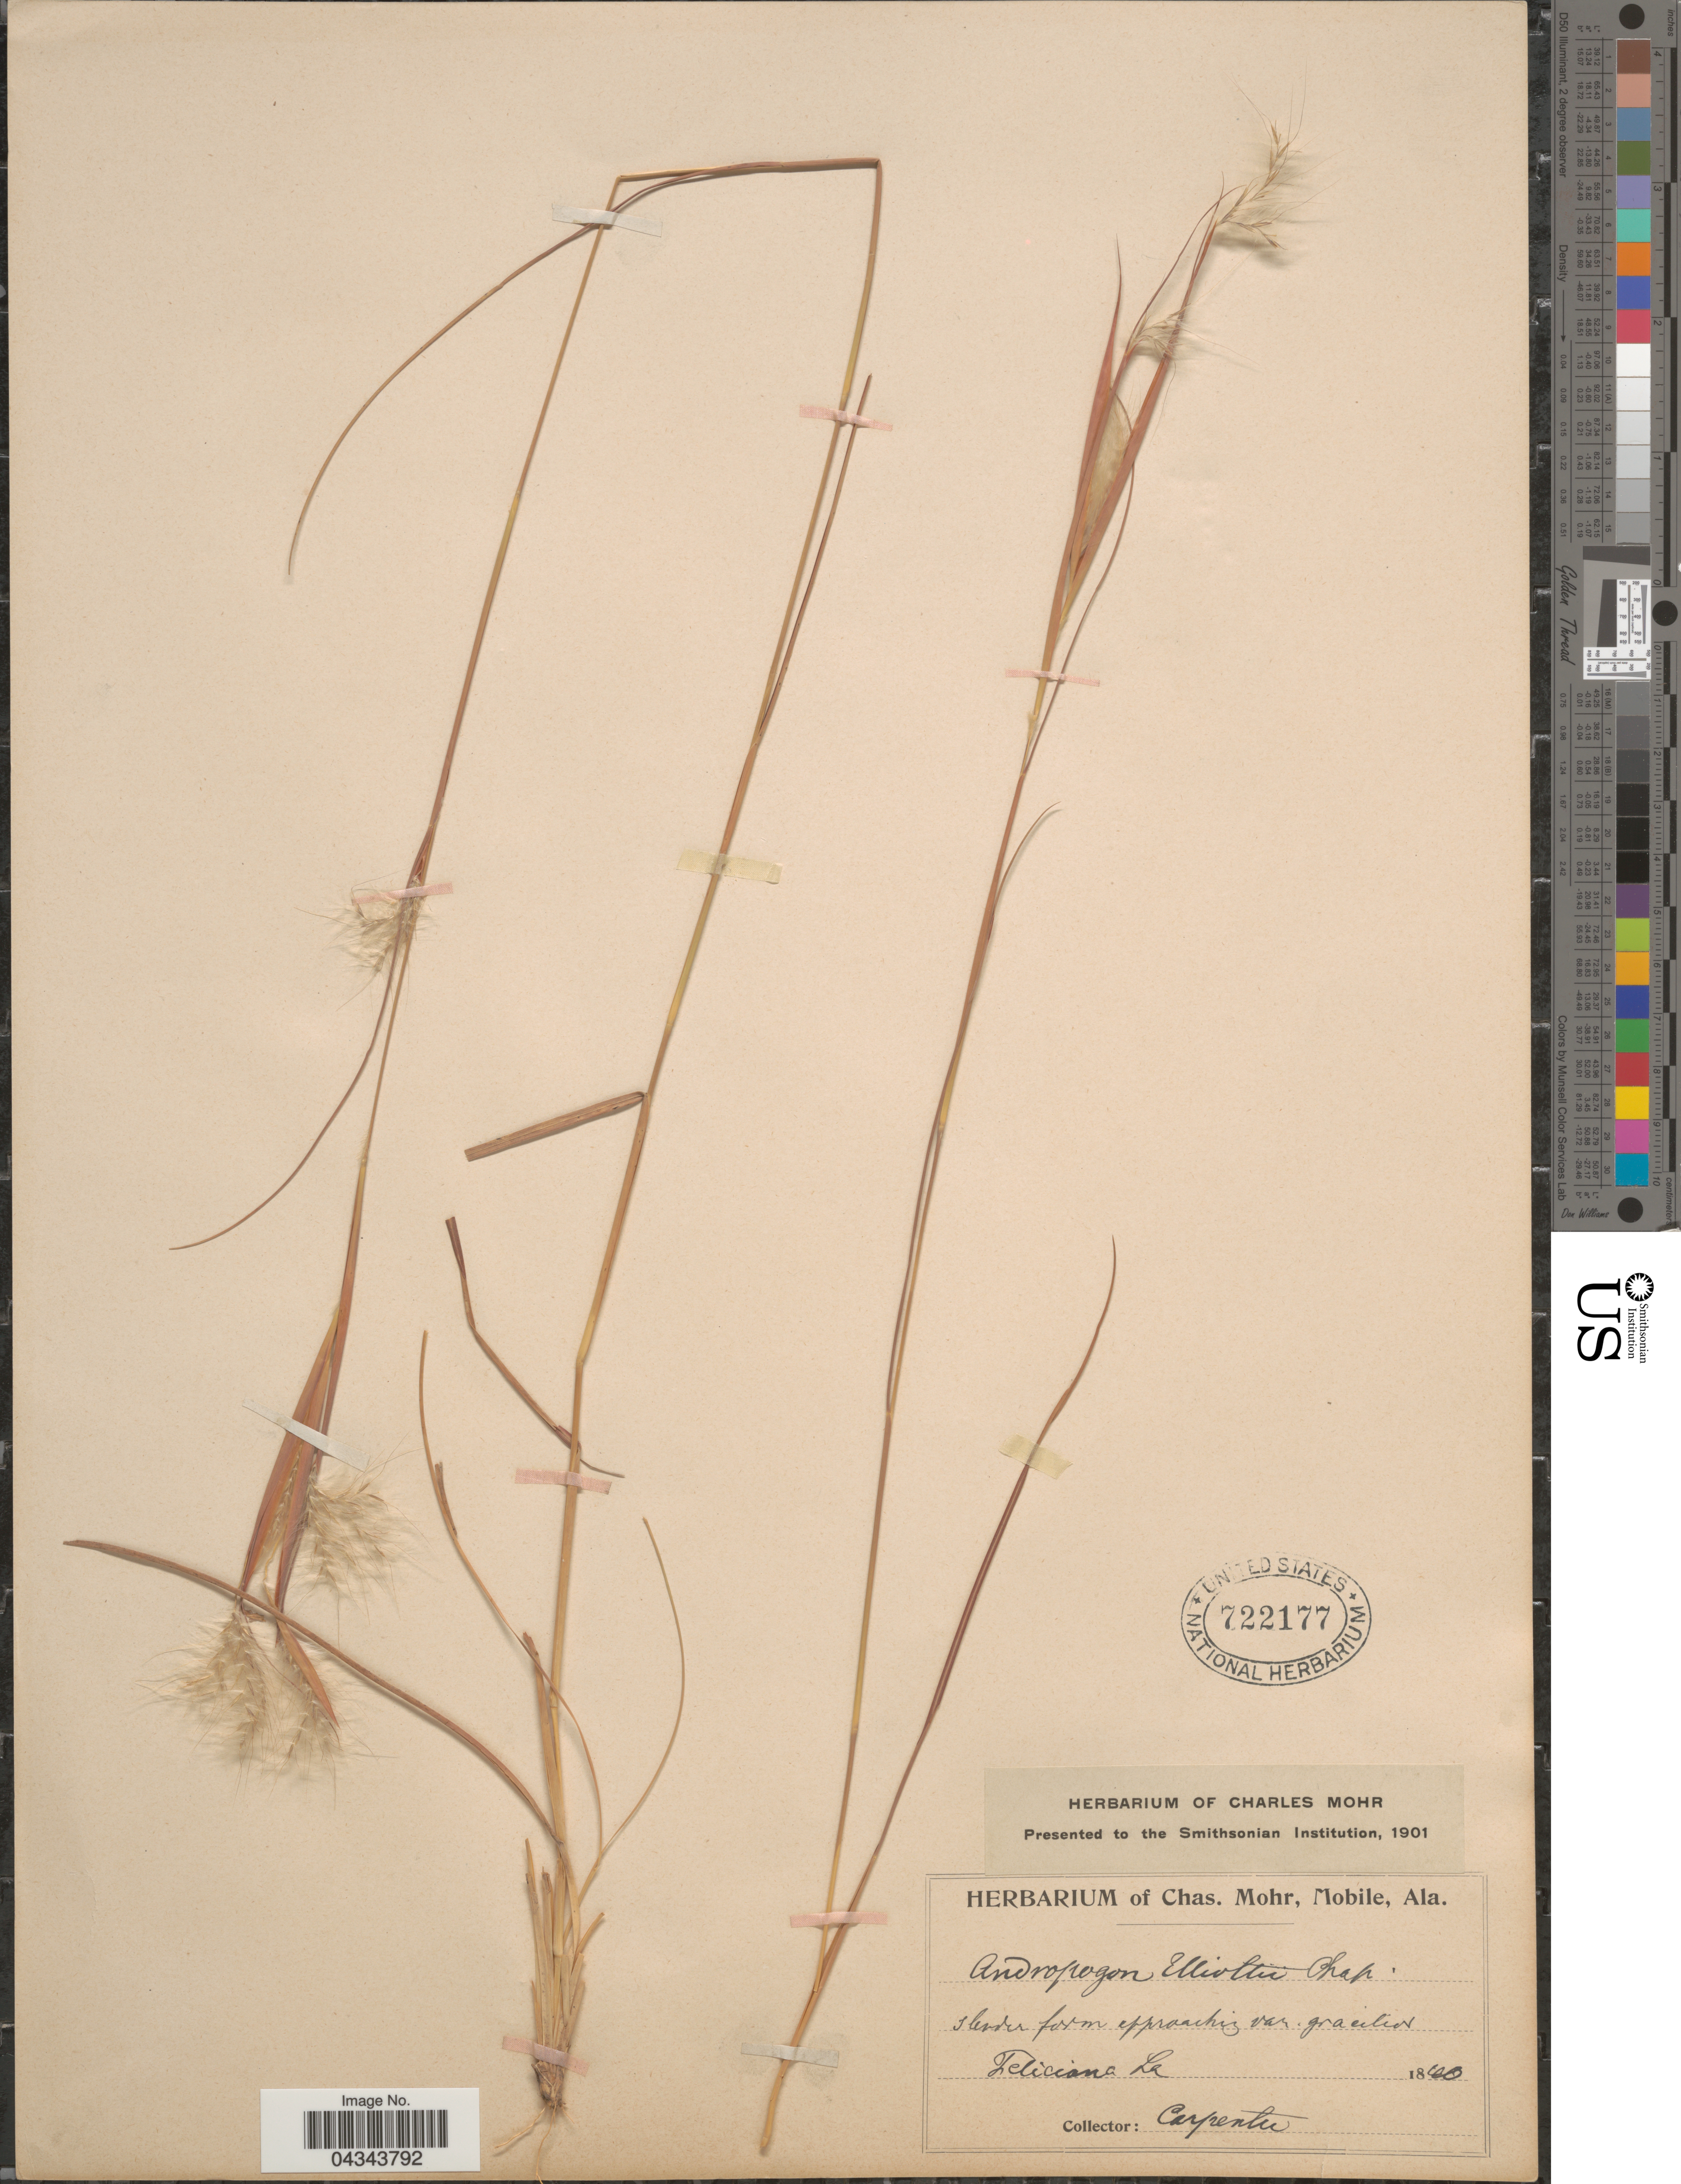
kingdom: Plantae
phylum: Tracheophyta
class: Liliopsida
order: Poales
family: Poaceae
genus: Andropogon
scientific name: Andropogon ternarius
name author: Michx.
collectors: -. Carpenter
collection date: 1860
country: United States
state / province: Louisiana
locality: Feliciana.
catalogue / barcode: US 722177